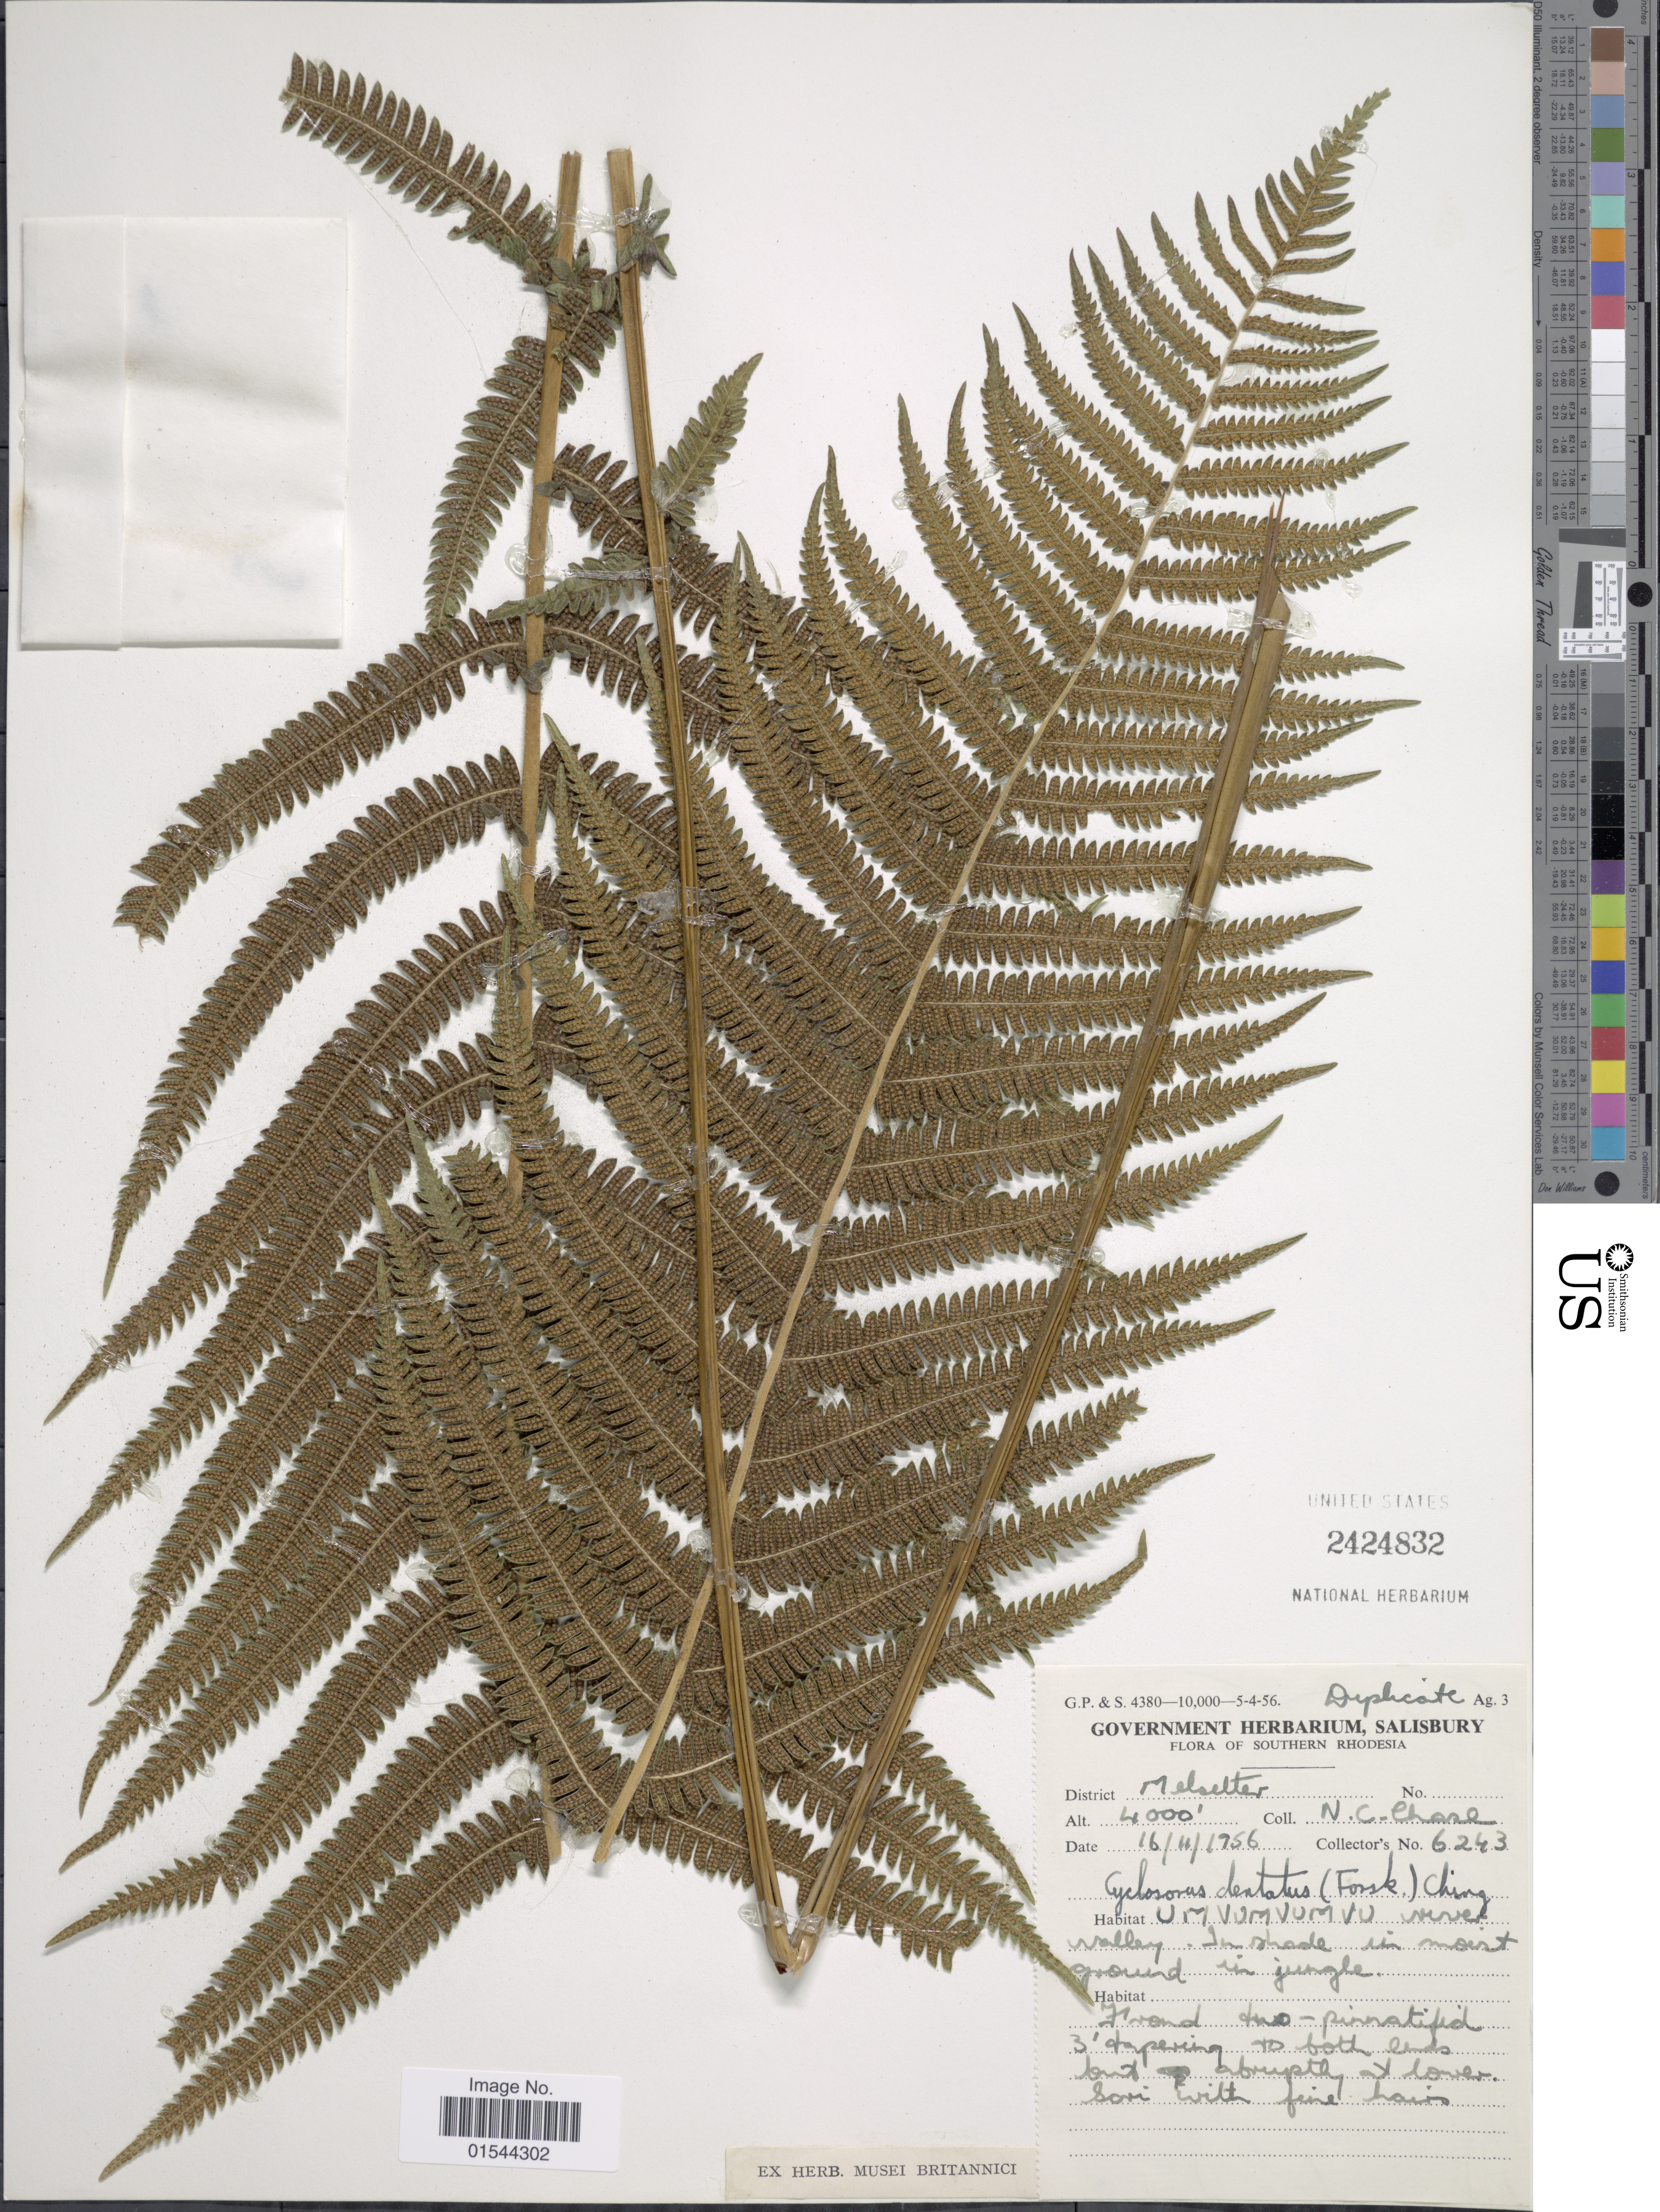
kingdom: Plantae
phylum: Tracheophyta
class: Polypodiopsida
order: Polypodiales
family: Thelypteridaceae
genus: Christella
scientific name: Christella dentata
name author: (Forssk.) Brownsey & Jermy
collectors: N. C. Chase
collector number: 6243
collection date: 1956-11-16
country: Zimbabwe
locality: Southern Rhodesia, District Melsetter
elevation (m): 1219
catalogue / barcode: US 2424832